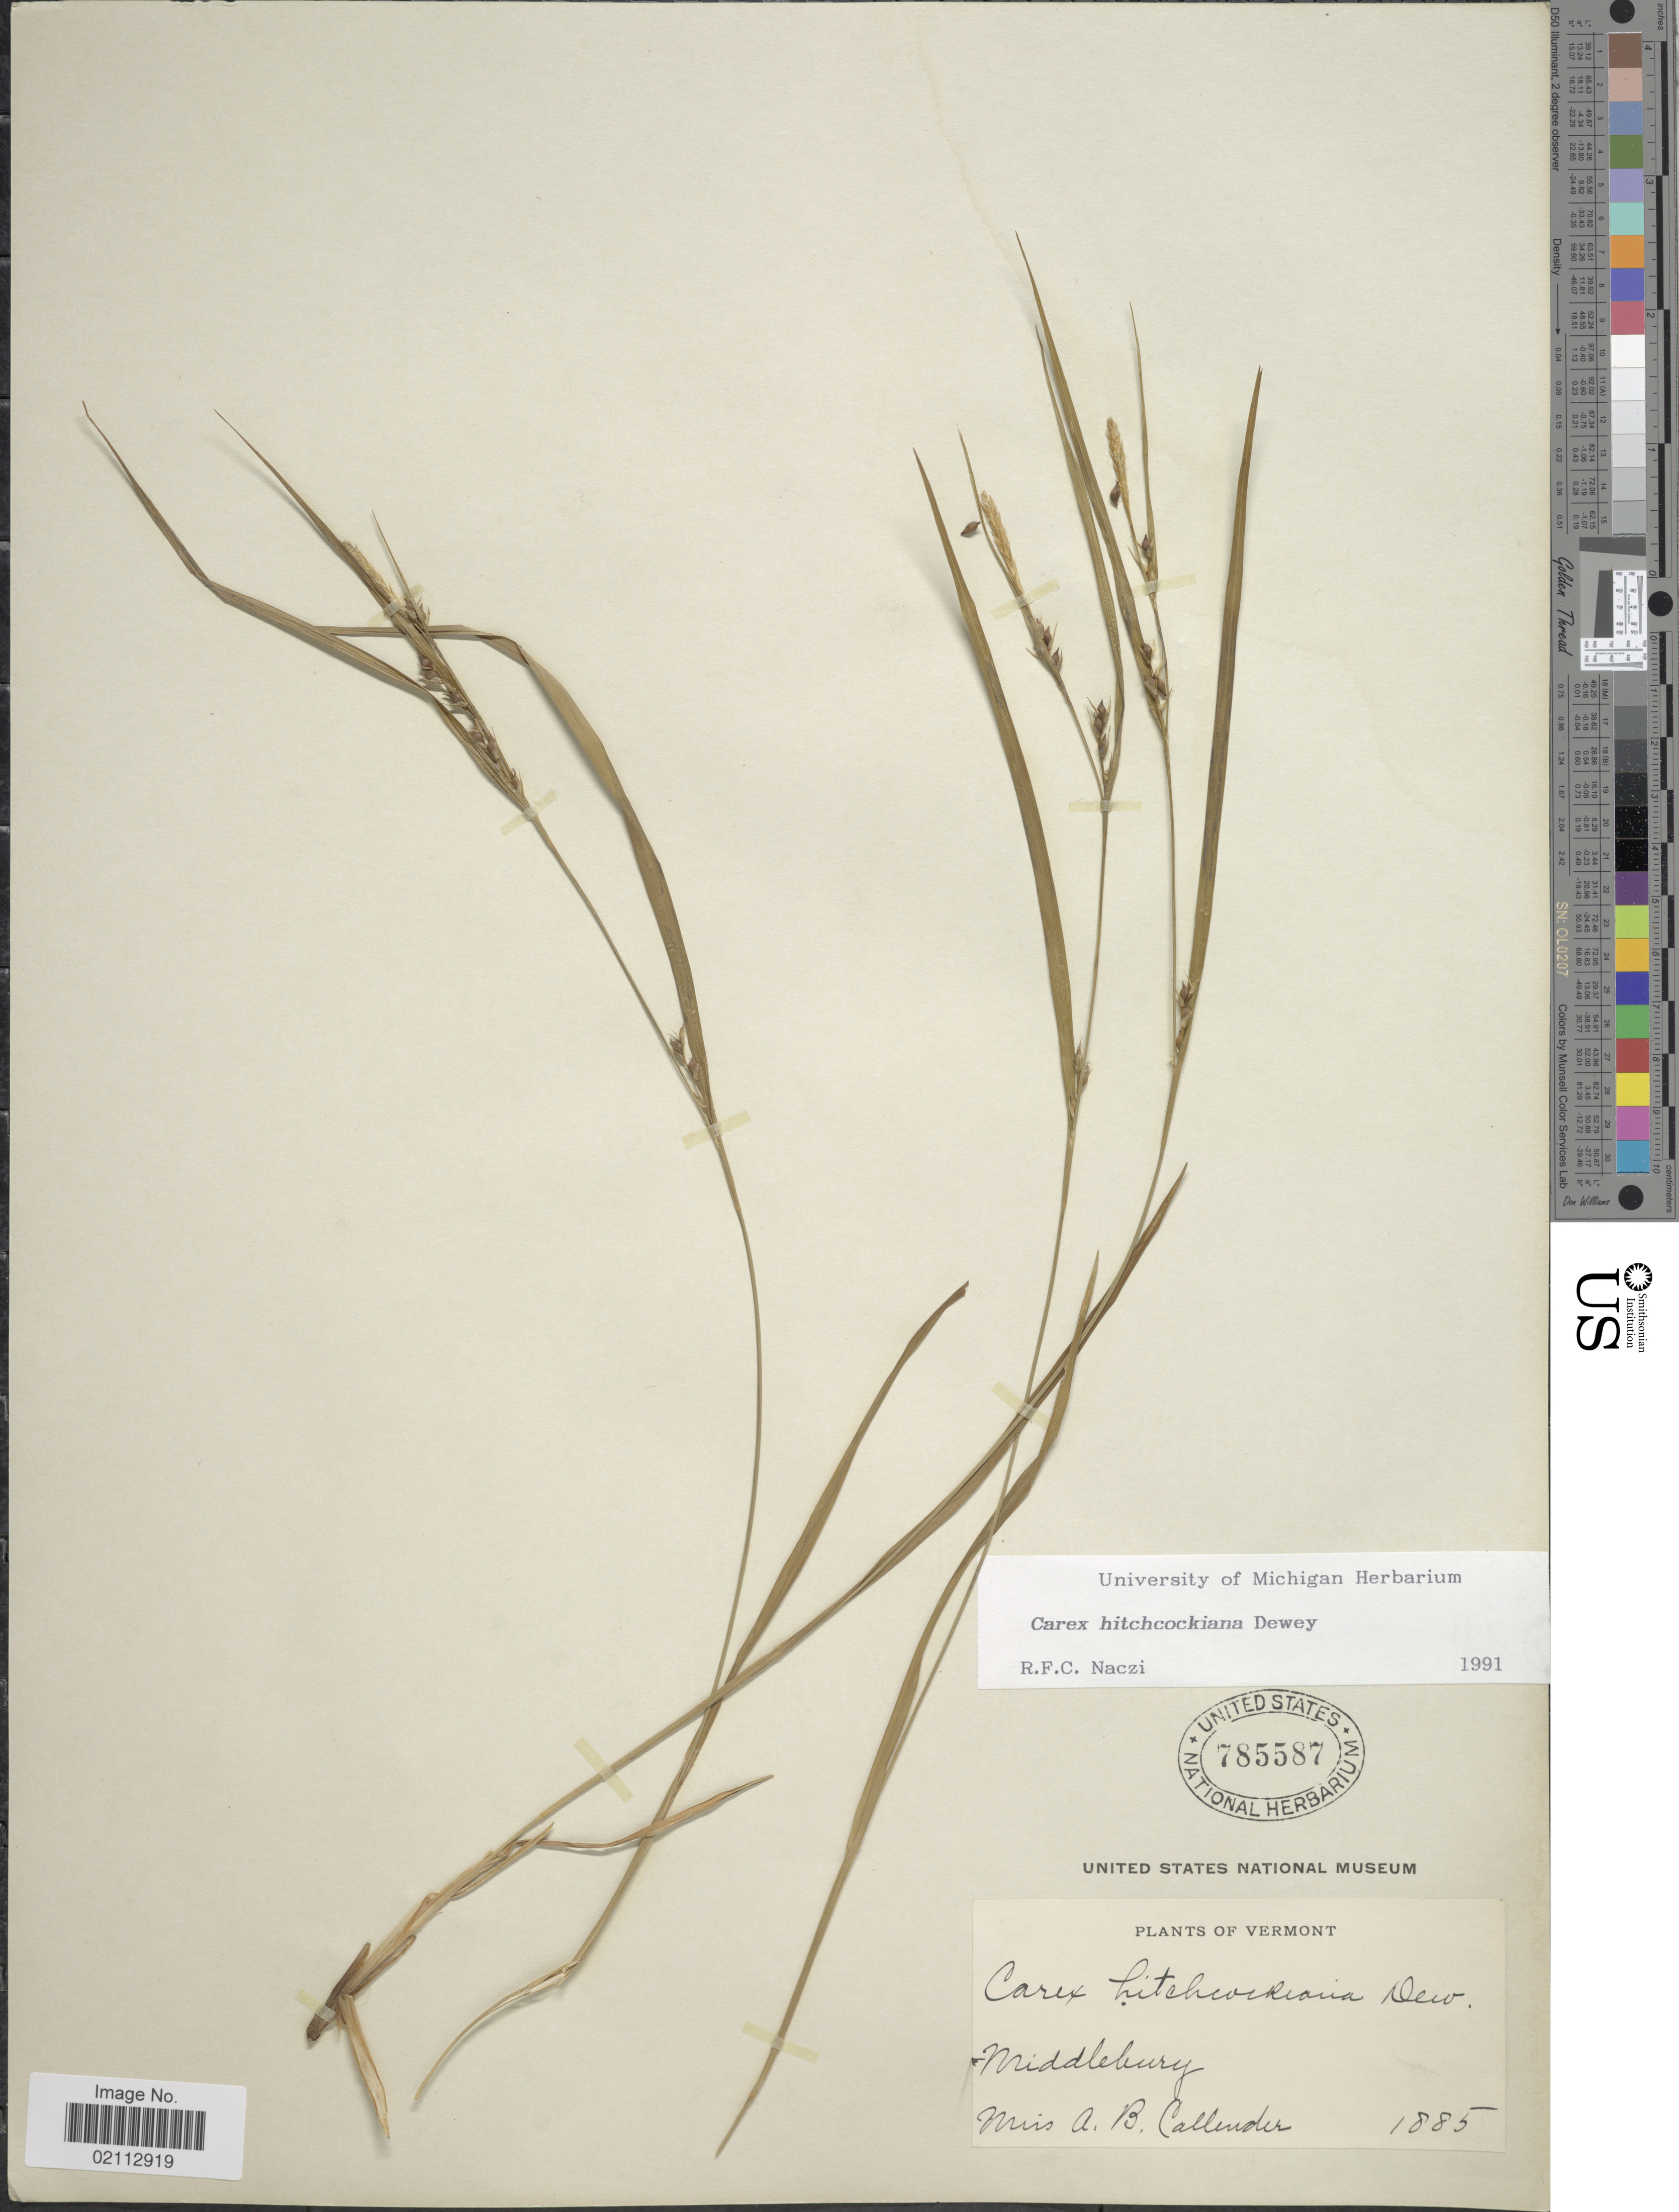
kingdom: Plantae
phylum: Tracheophyta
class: Liliopsida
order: Poales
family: Cyperaceae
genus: Carex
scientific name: Carex hitchcockiana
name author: Dewey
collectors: A. Callender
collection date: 1885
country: United States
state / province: Vermont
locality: Midlebury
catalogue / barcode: US 785587